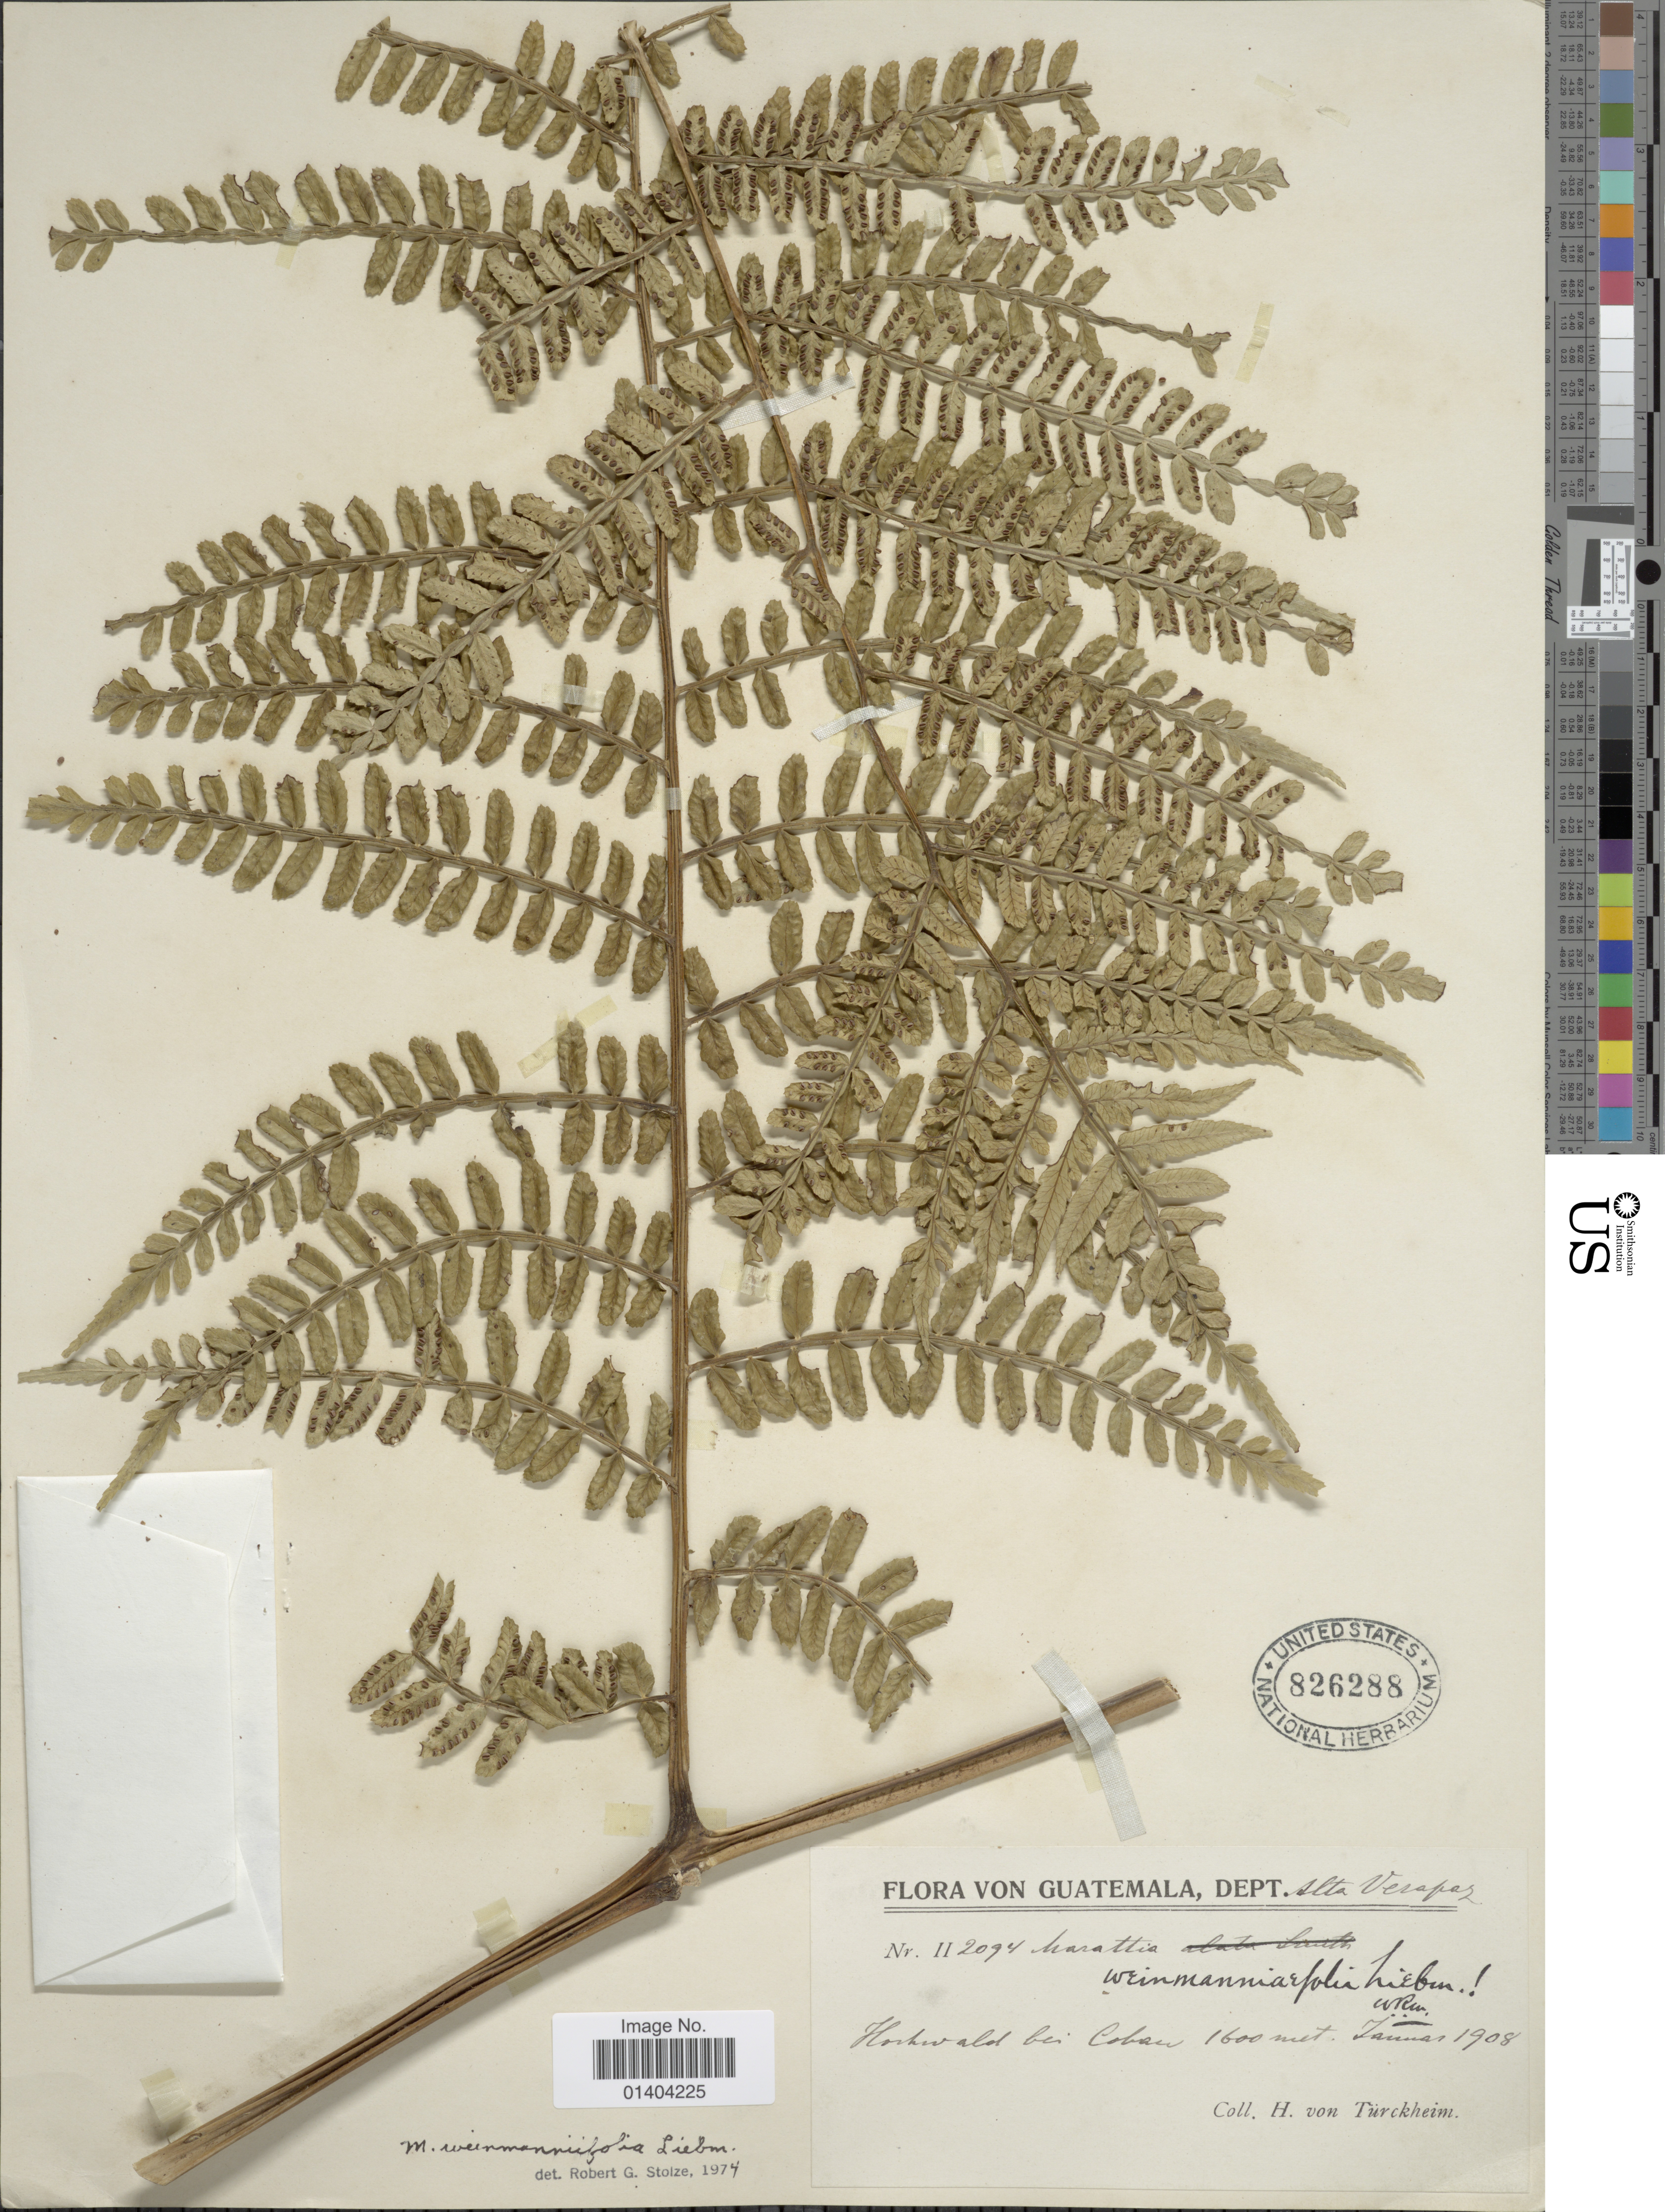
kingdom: Plantae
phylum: Tracheophyta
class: Polypodiopsida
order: Marattiales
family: Marattiaceae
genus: Marattia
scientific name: Marattia weinmanniifolia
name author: Liebm.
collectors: H. von Türckheim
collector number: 2094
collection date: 1908-01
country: Guatemala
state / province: Alta Verapaz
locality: Hochwald bei Cobán [high forest at Cobán]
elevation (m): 1600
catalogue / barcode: US 826288